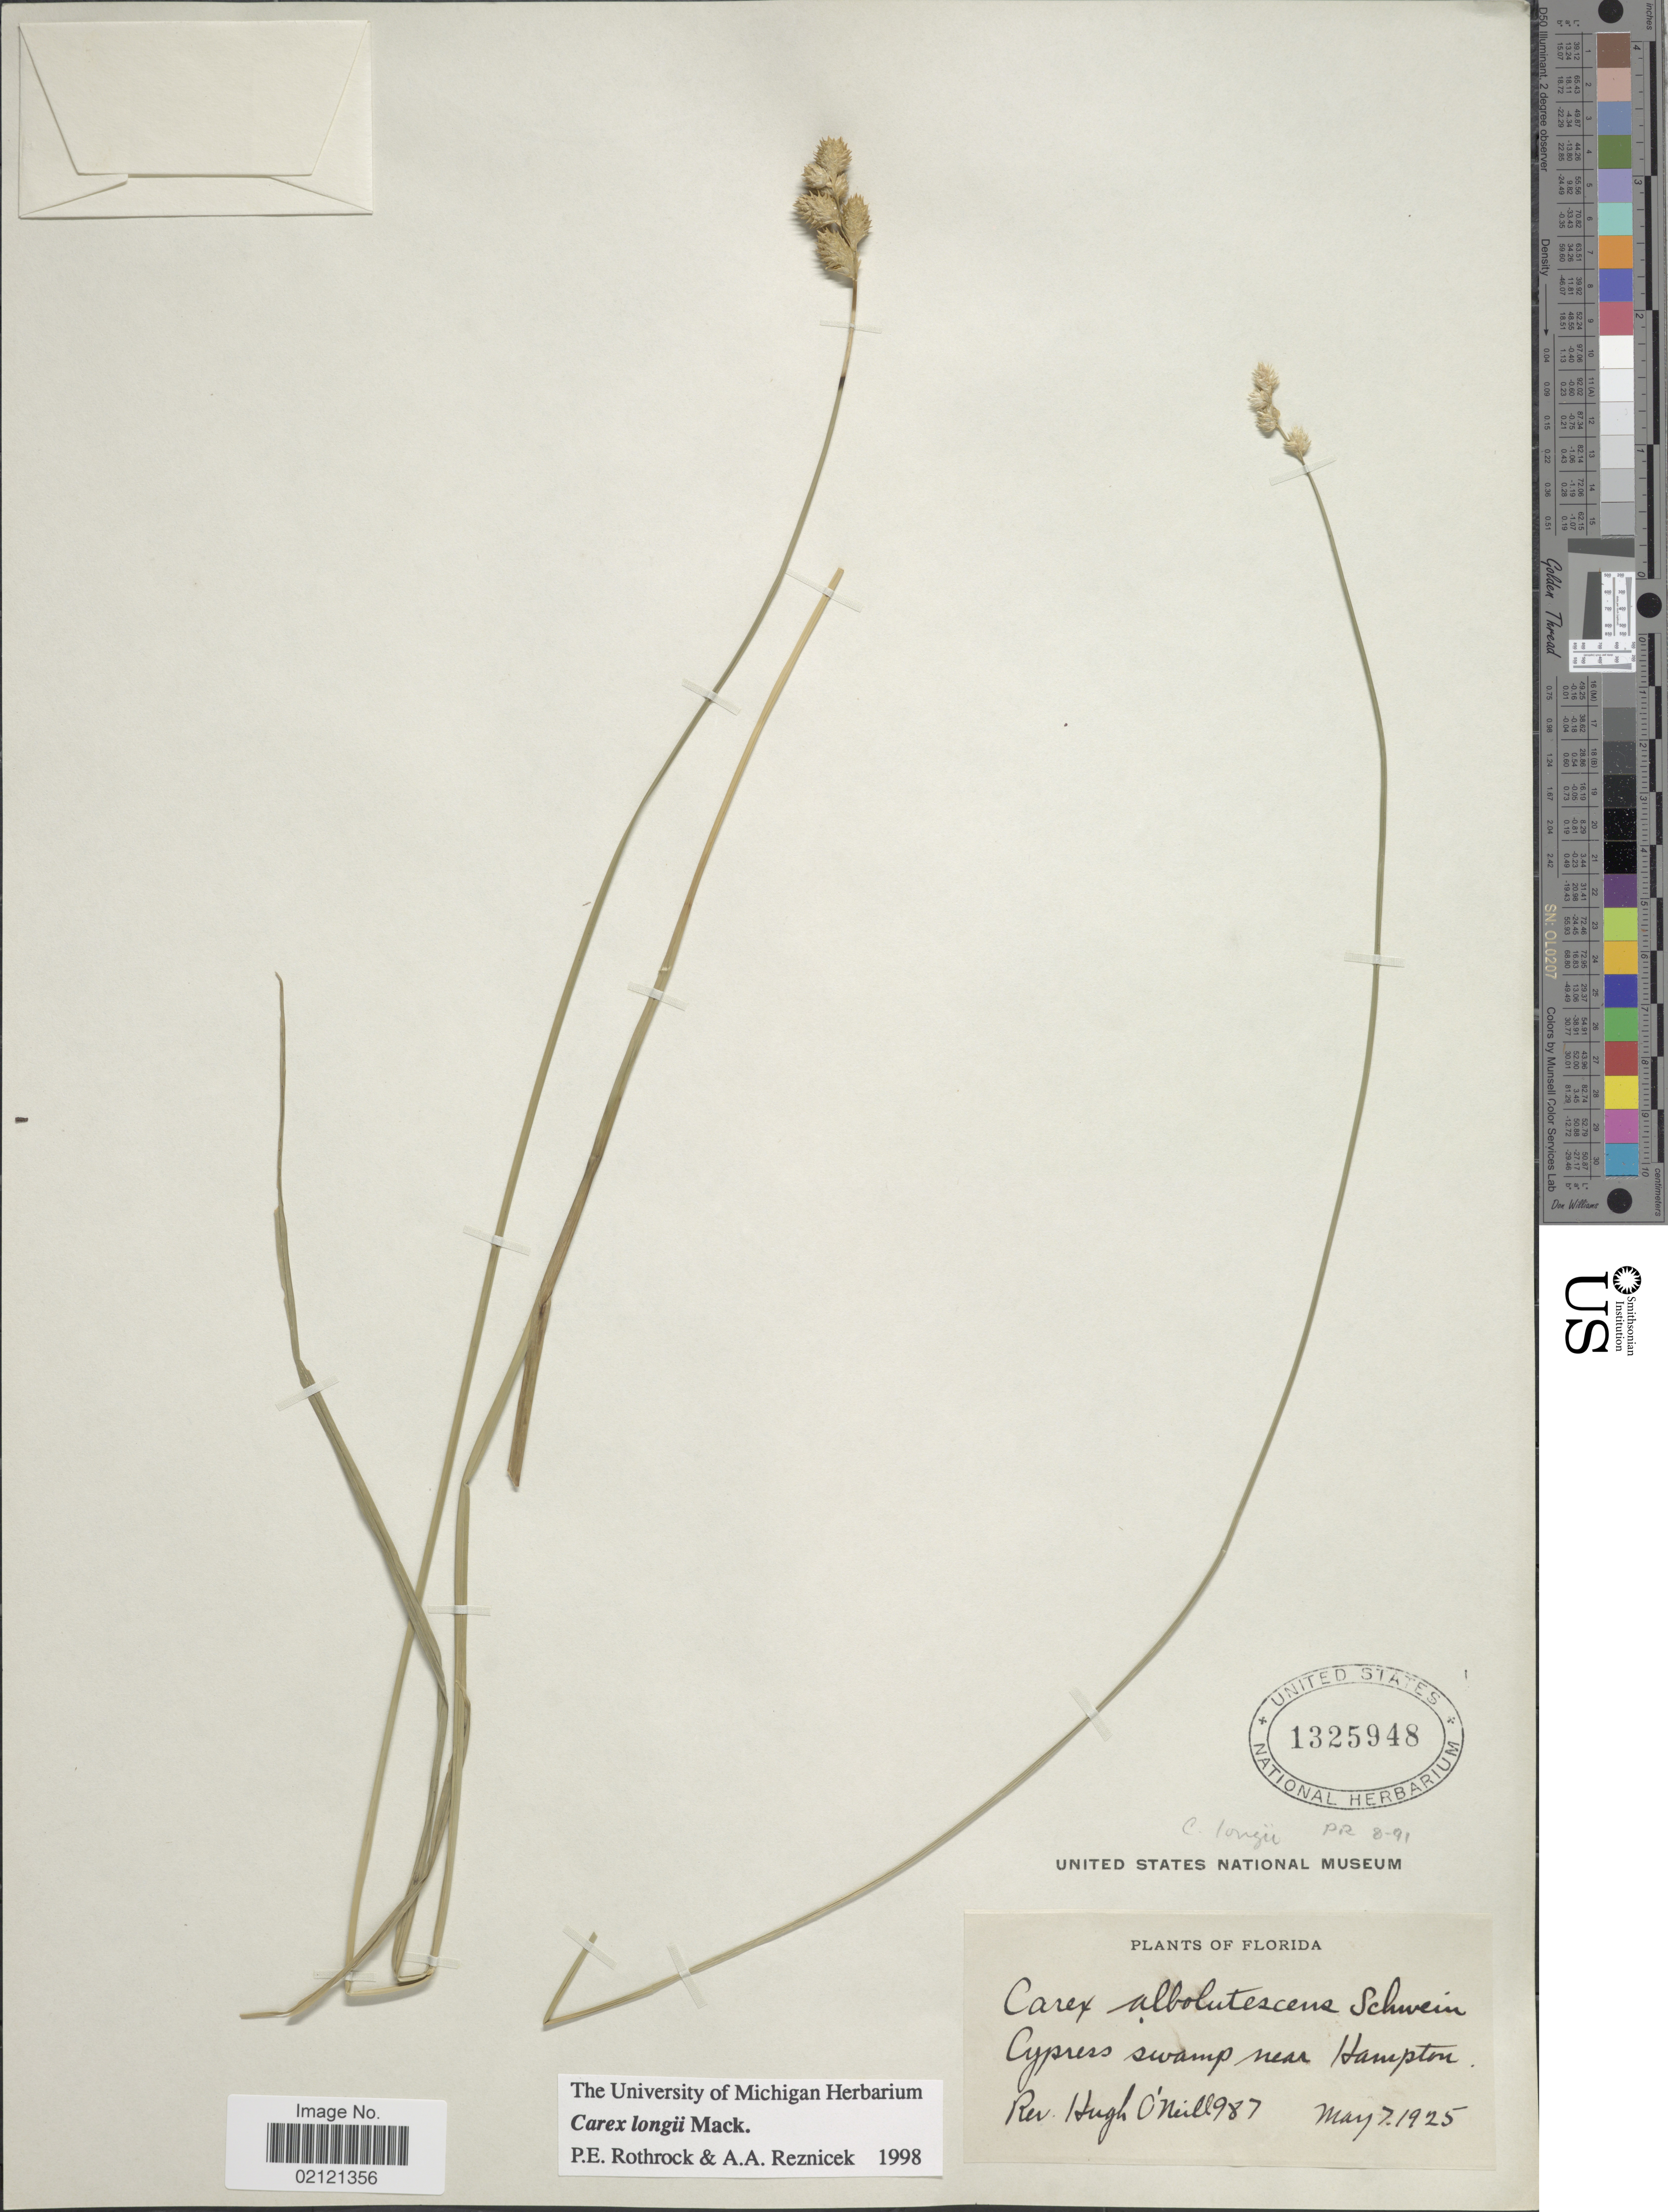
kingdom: Plantae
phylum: Tracheophyta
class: Liliopsida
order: Poales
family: Cyperaceae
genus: Carex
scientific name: Carex longii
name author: Mack.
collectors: H. O'Neill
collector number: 987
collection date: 1925-05-07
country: United States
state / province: Florida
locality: Cypress swamp near Hampton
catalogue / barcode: US 1325948